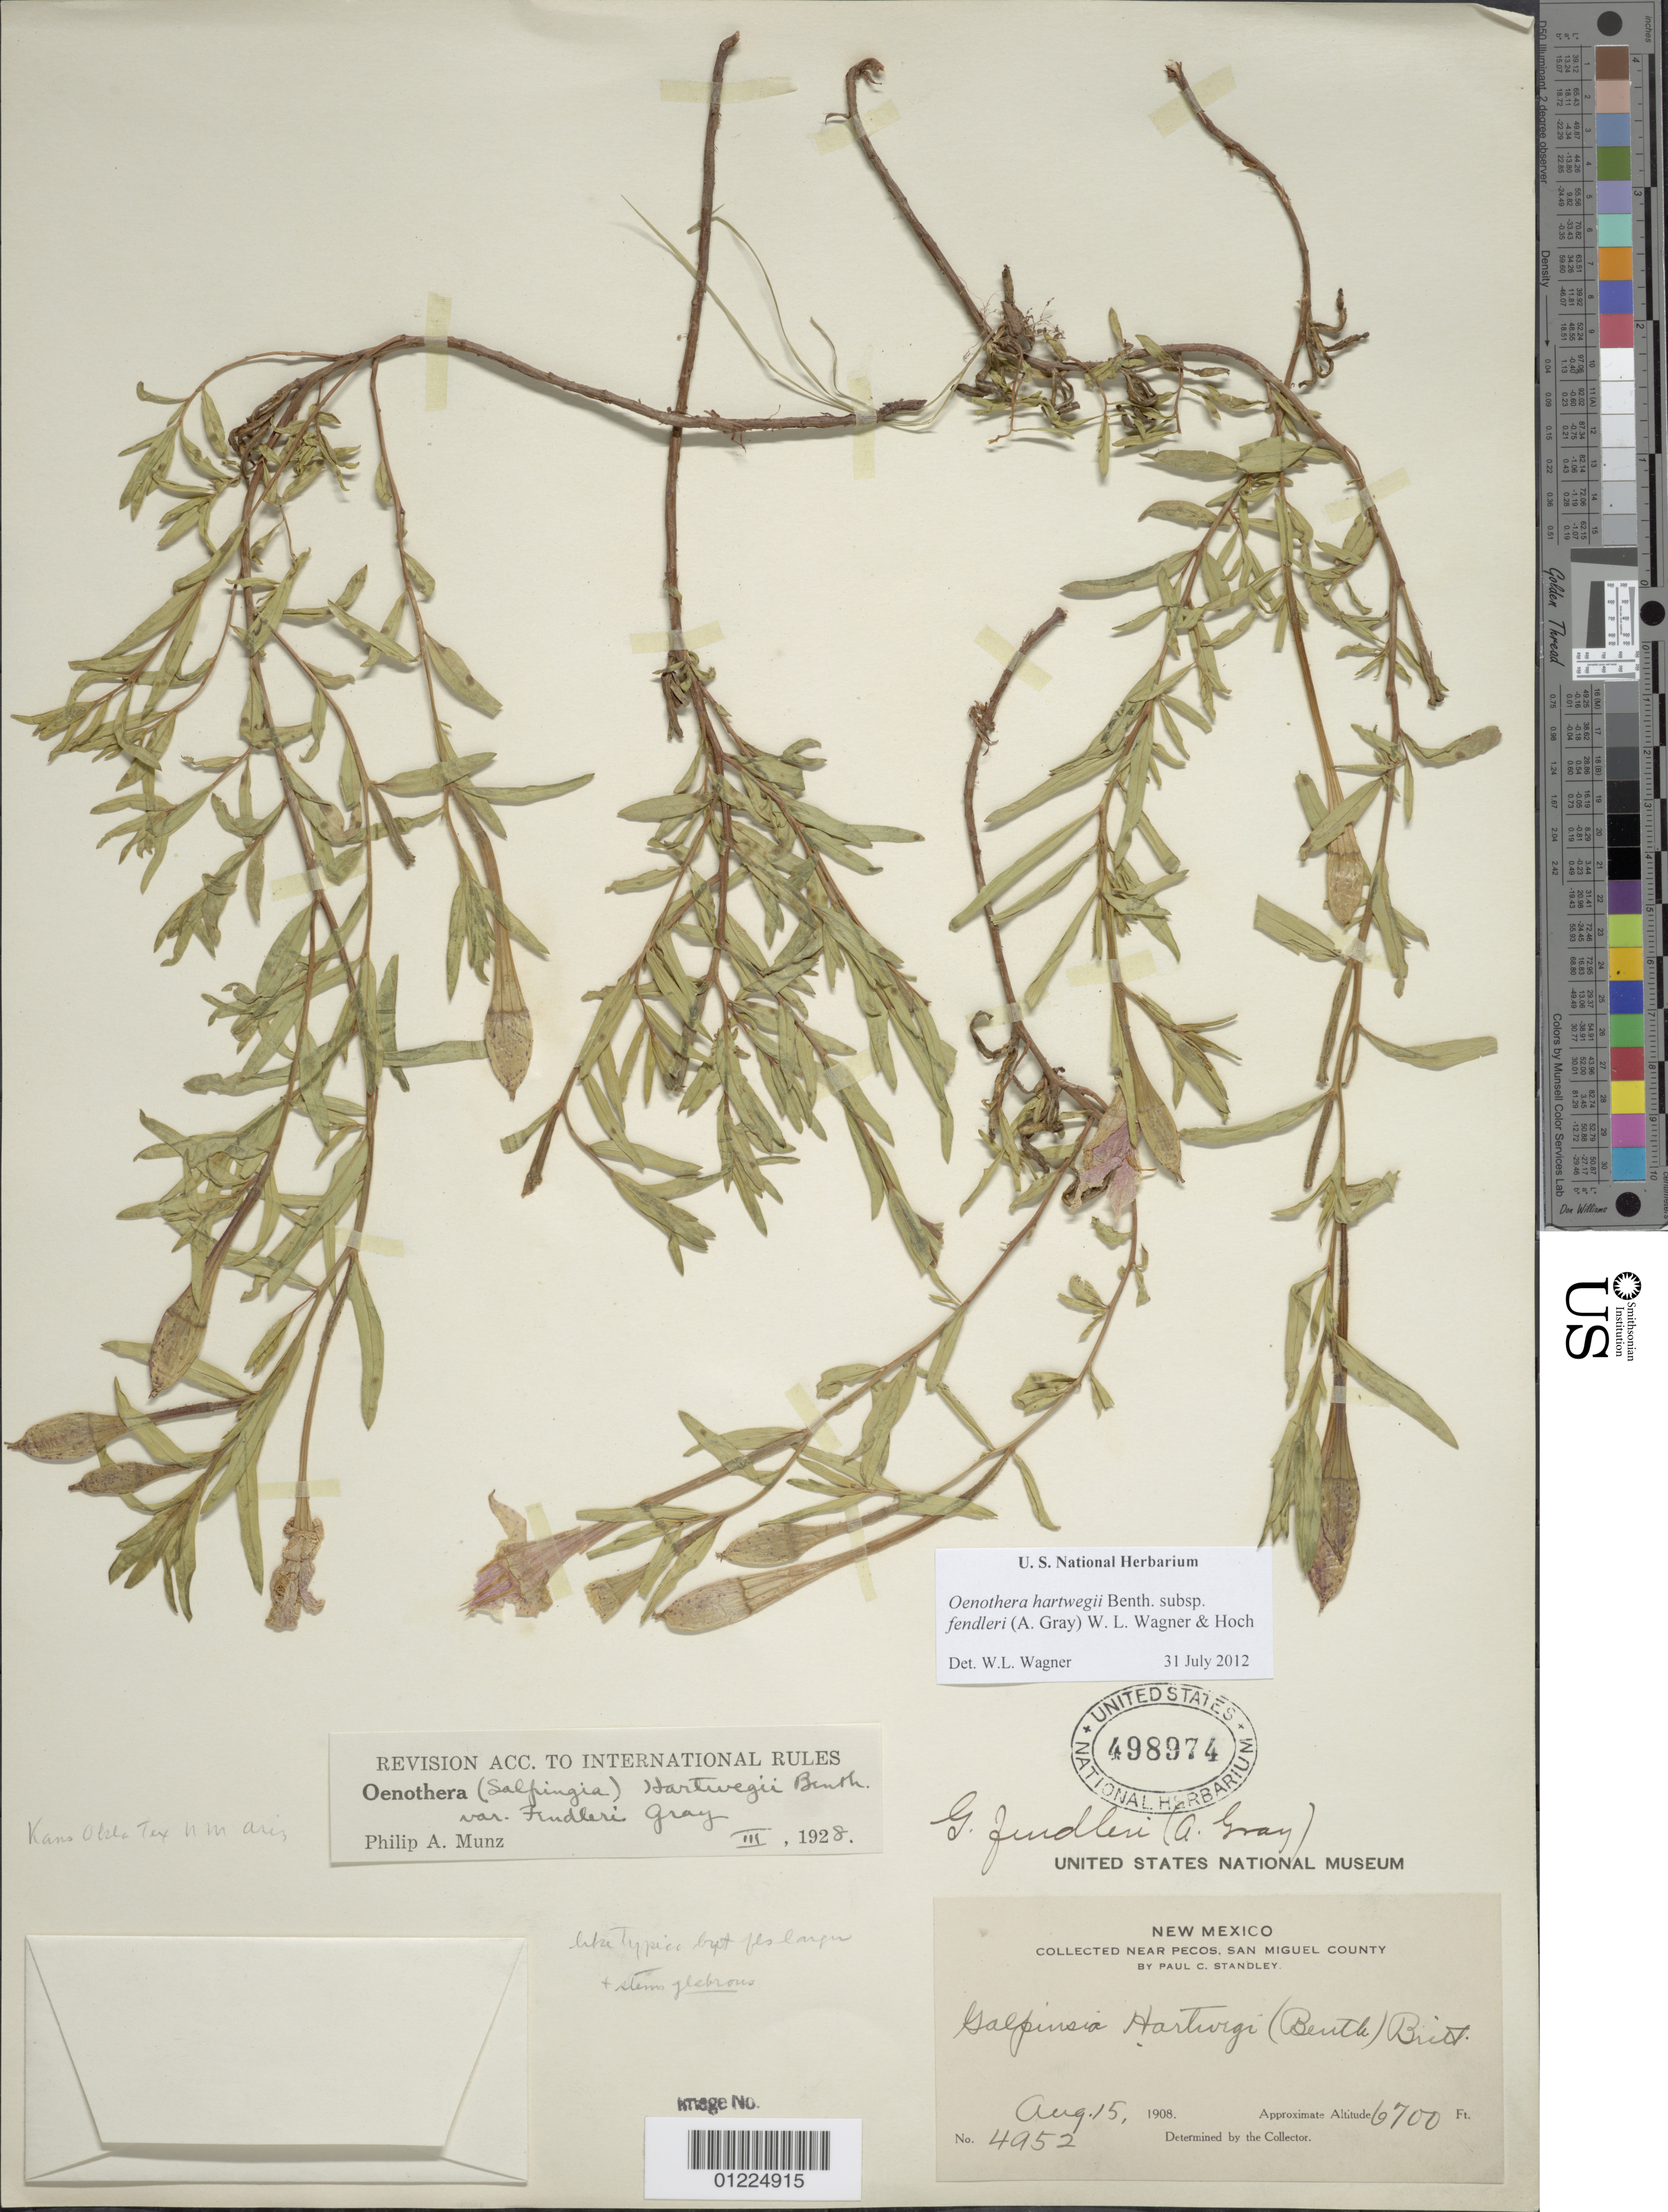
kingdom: Plantae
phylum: Tracheophyta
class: Magnoliopsida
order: Myrtales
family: Onagraceae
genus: Oenothera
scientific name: Oenothera hartwegii subsp. fendleri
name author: (A. Gray) W.L. Wagner & Hoch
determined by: Wagner, W. L., (BOT), Smithsonian Institution - National Museum of Natural History (UNITED STATES)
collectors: P. C. Standley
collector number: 4952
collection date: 1908-08-15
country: United States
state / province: New Mexico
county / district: San Miguel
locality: near Pecos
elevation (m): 2042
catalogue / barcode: US 498974